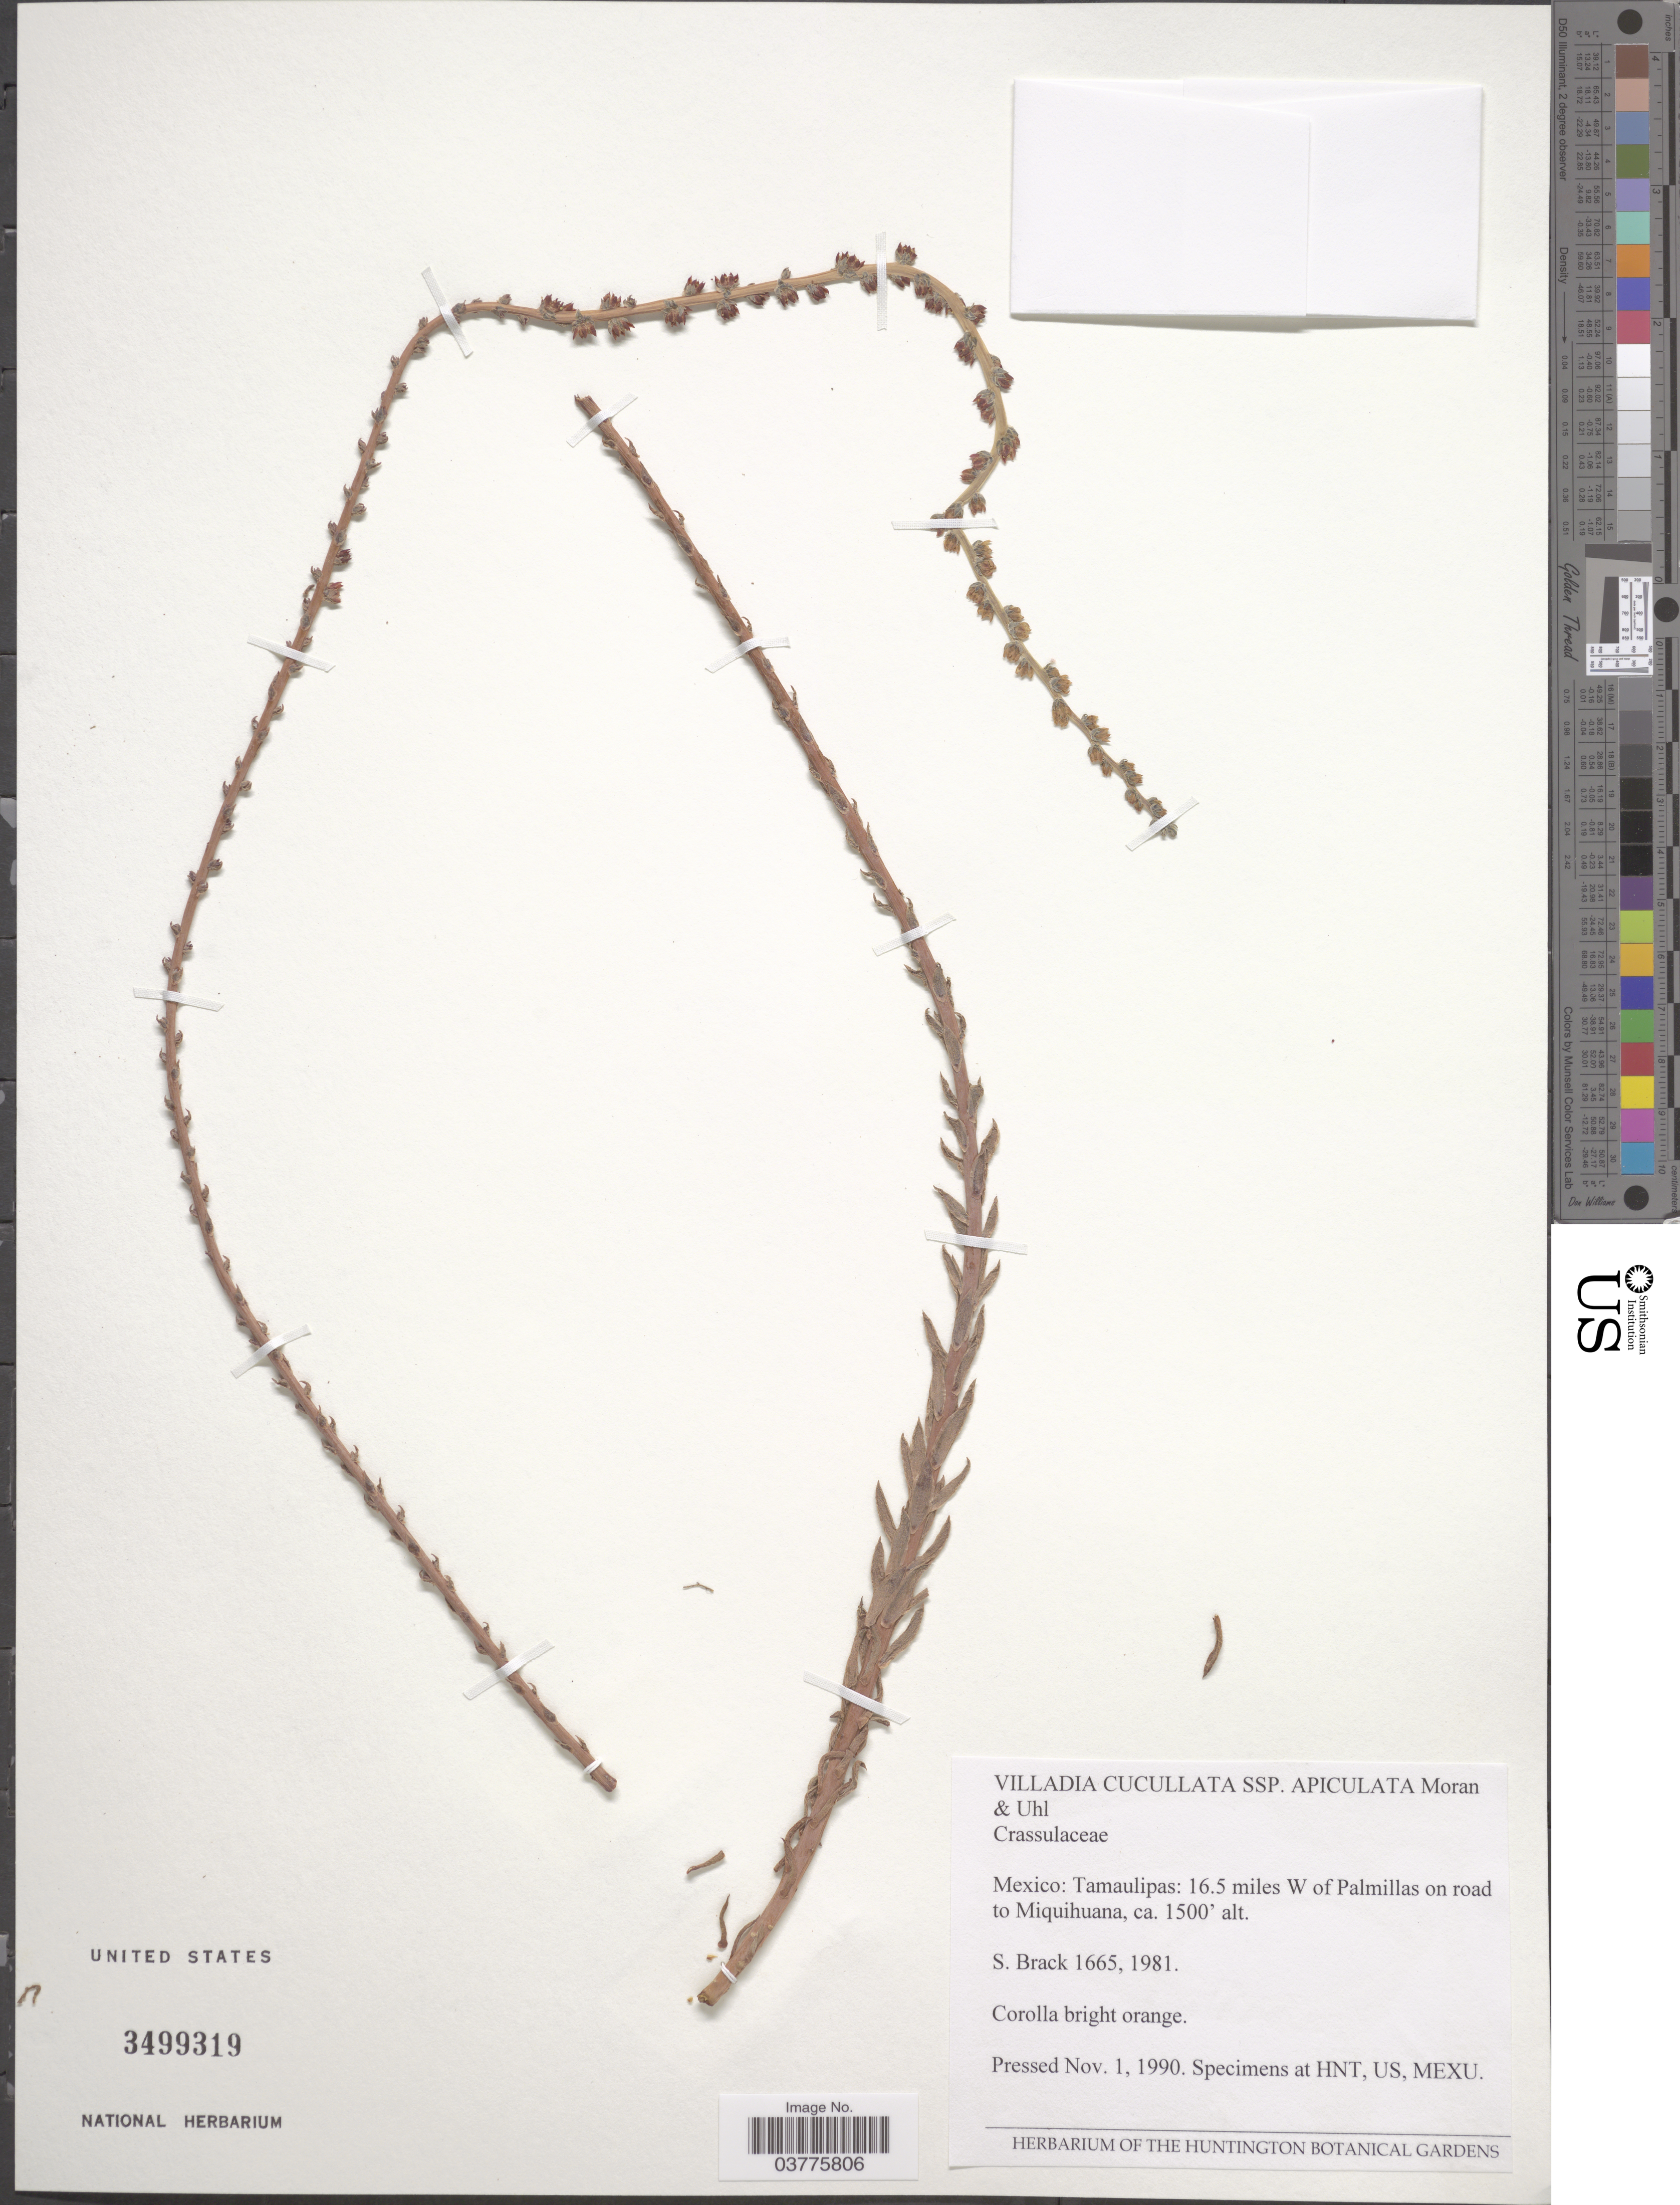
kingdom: Plantae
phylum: Tracheophyta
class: Magnoliopsida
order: Saxifragales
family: Crassulaceae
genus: Villadia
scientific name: Villadia cucullata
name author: Rose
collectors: S. Brack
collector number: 1665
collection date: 1981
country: Mexico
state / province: Tamaulipas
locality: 16.5 miles W of Palmillas on road to Miquihuana.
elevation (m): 457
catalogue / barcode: US 3499319